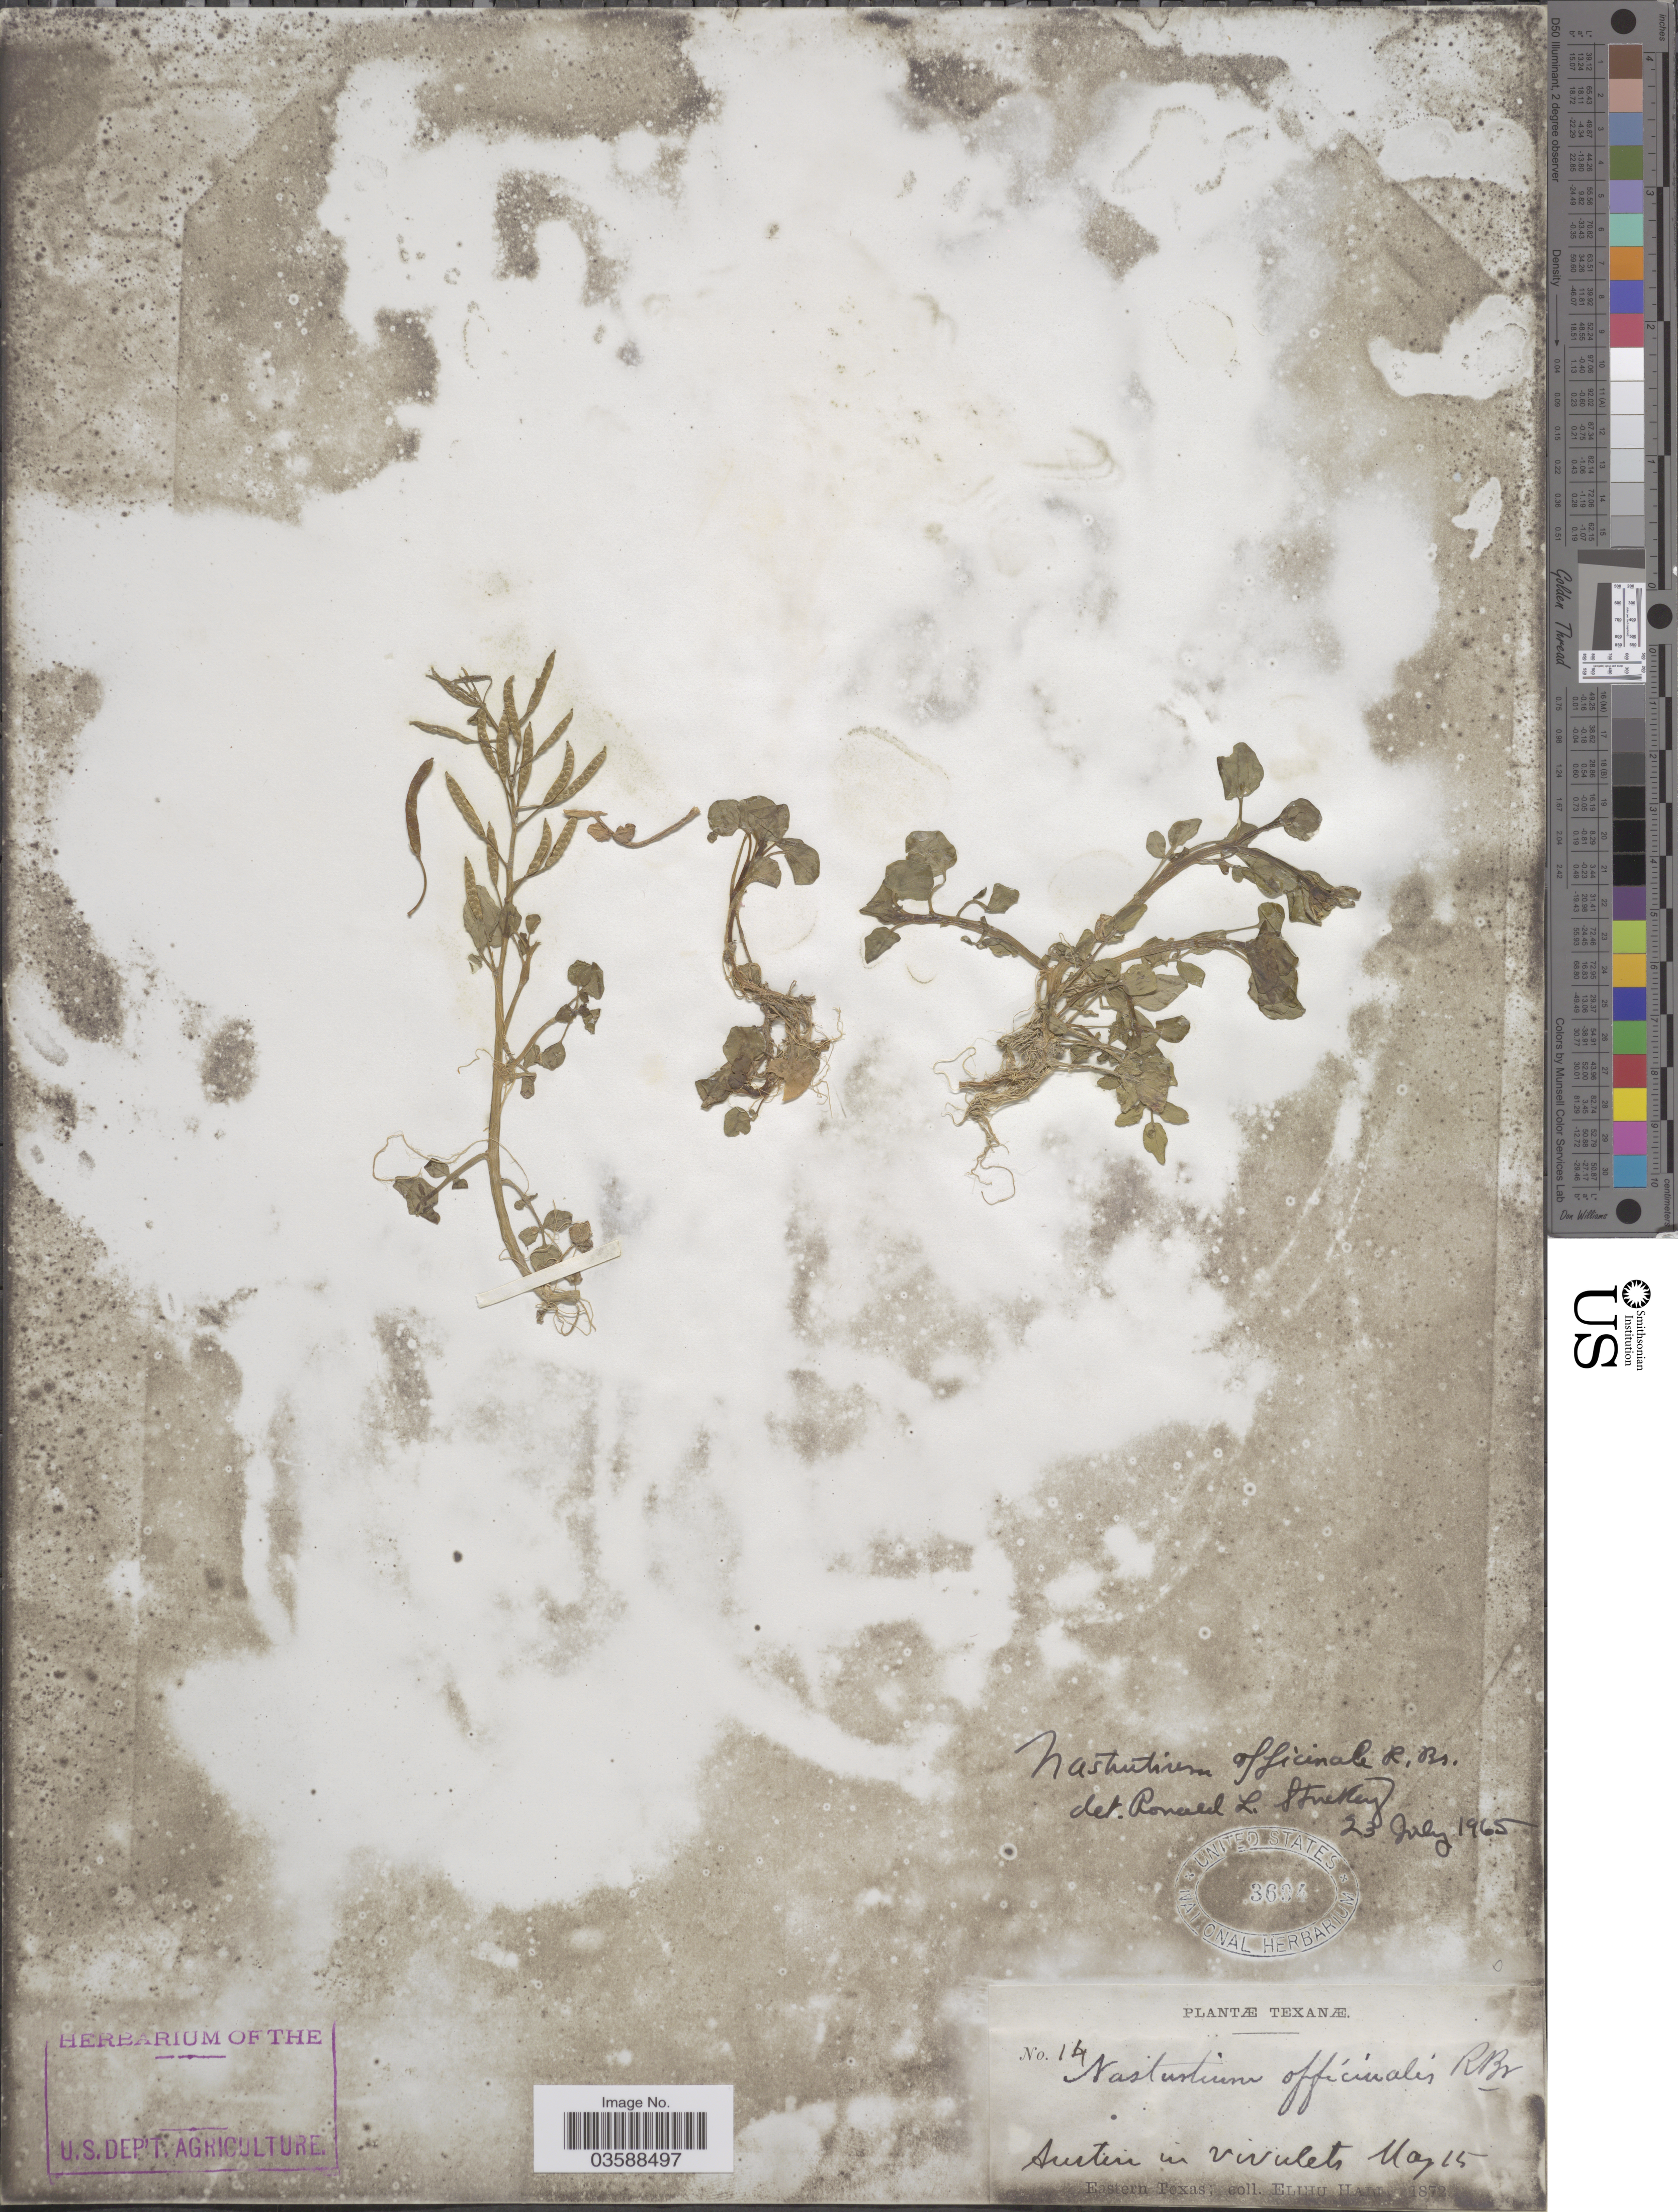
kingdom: Plantae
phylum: Tracheophyta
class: Magnoliopsida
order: Brassicales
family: Brassicaceae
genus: Nasturtium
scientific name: Nasturtium officinale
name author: R. Br.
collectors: E. Hall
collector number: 14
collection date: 1872-05-15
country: United States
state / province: Texas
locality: Austin in rivulets. Eastern Texas.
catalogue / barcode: US 3634